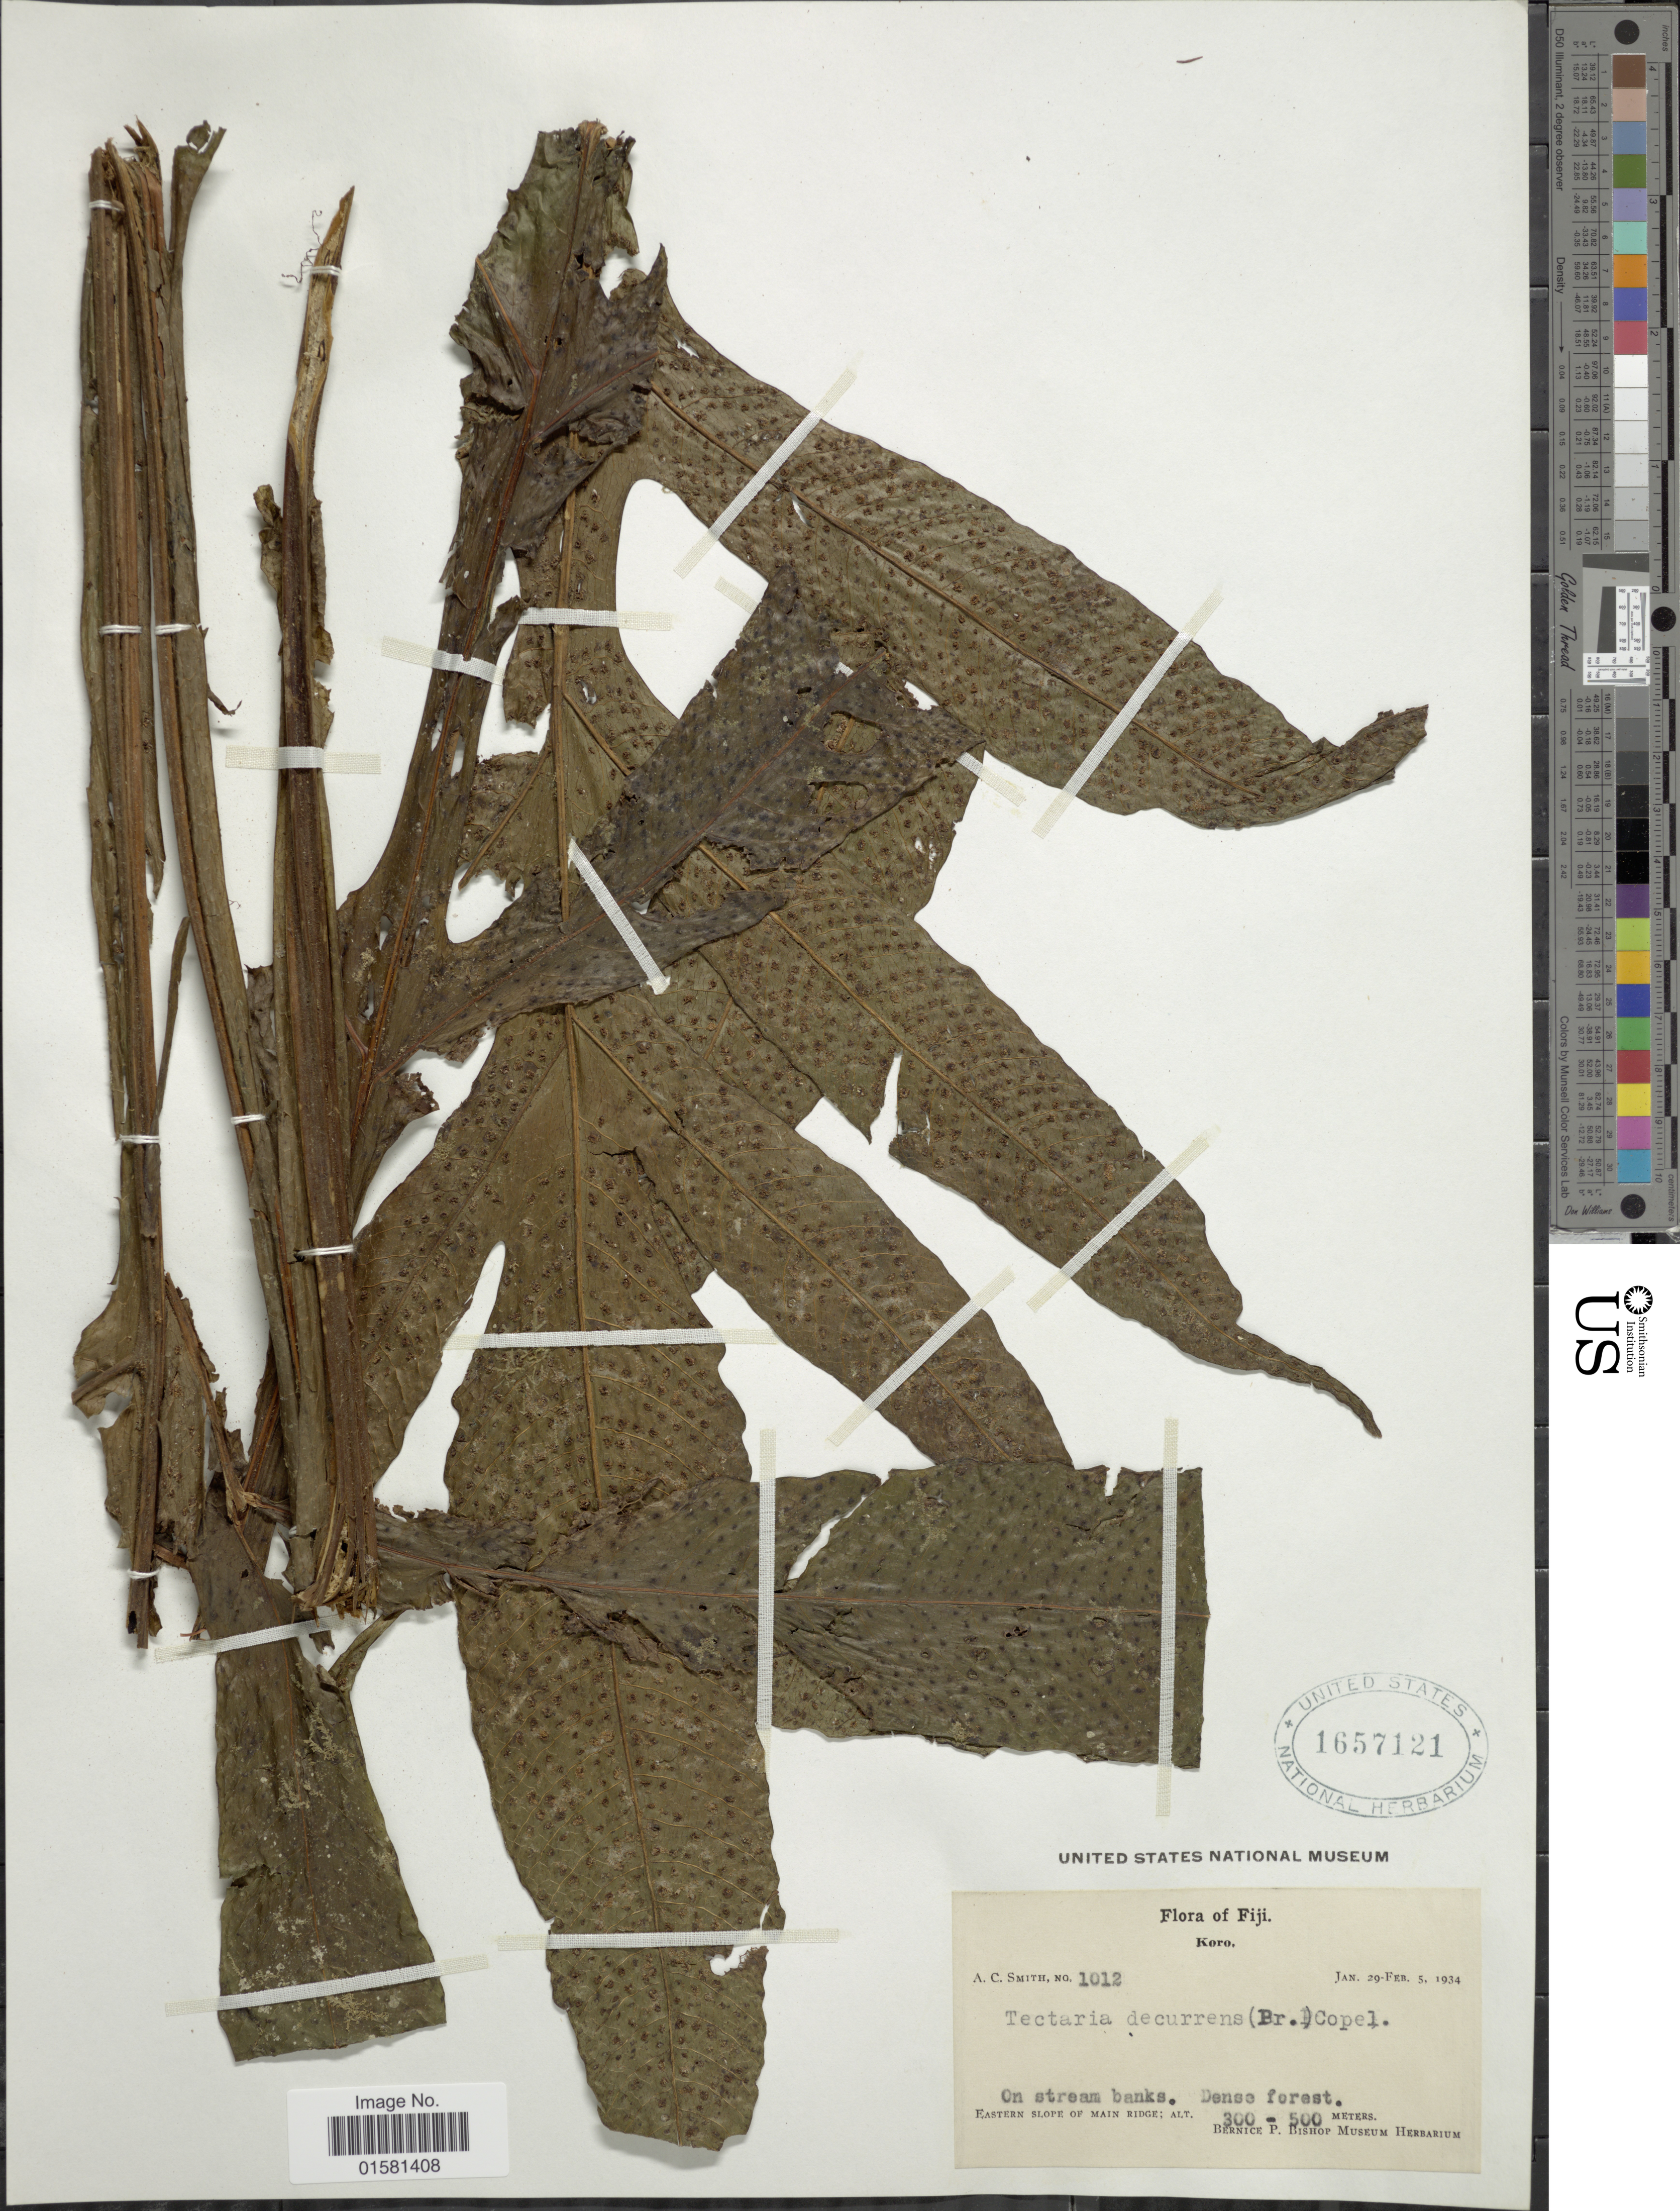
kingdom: Plantae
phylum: Tracheophyta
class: Polypodiopsida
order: Polypodiales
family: Tectariaceae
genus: Tectaria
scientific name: Tectaria decurrens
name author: (Presel.) Copel. in Elmer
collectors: A. C. Smith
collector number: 1012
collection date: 1934-01-29/1934-02-05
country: Fiji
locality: Fiji, Koro, eastern slope of main ridge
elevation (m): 300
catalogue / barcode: US 1657121